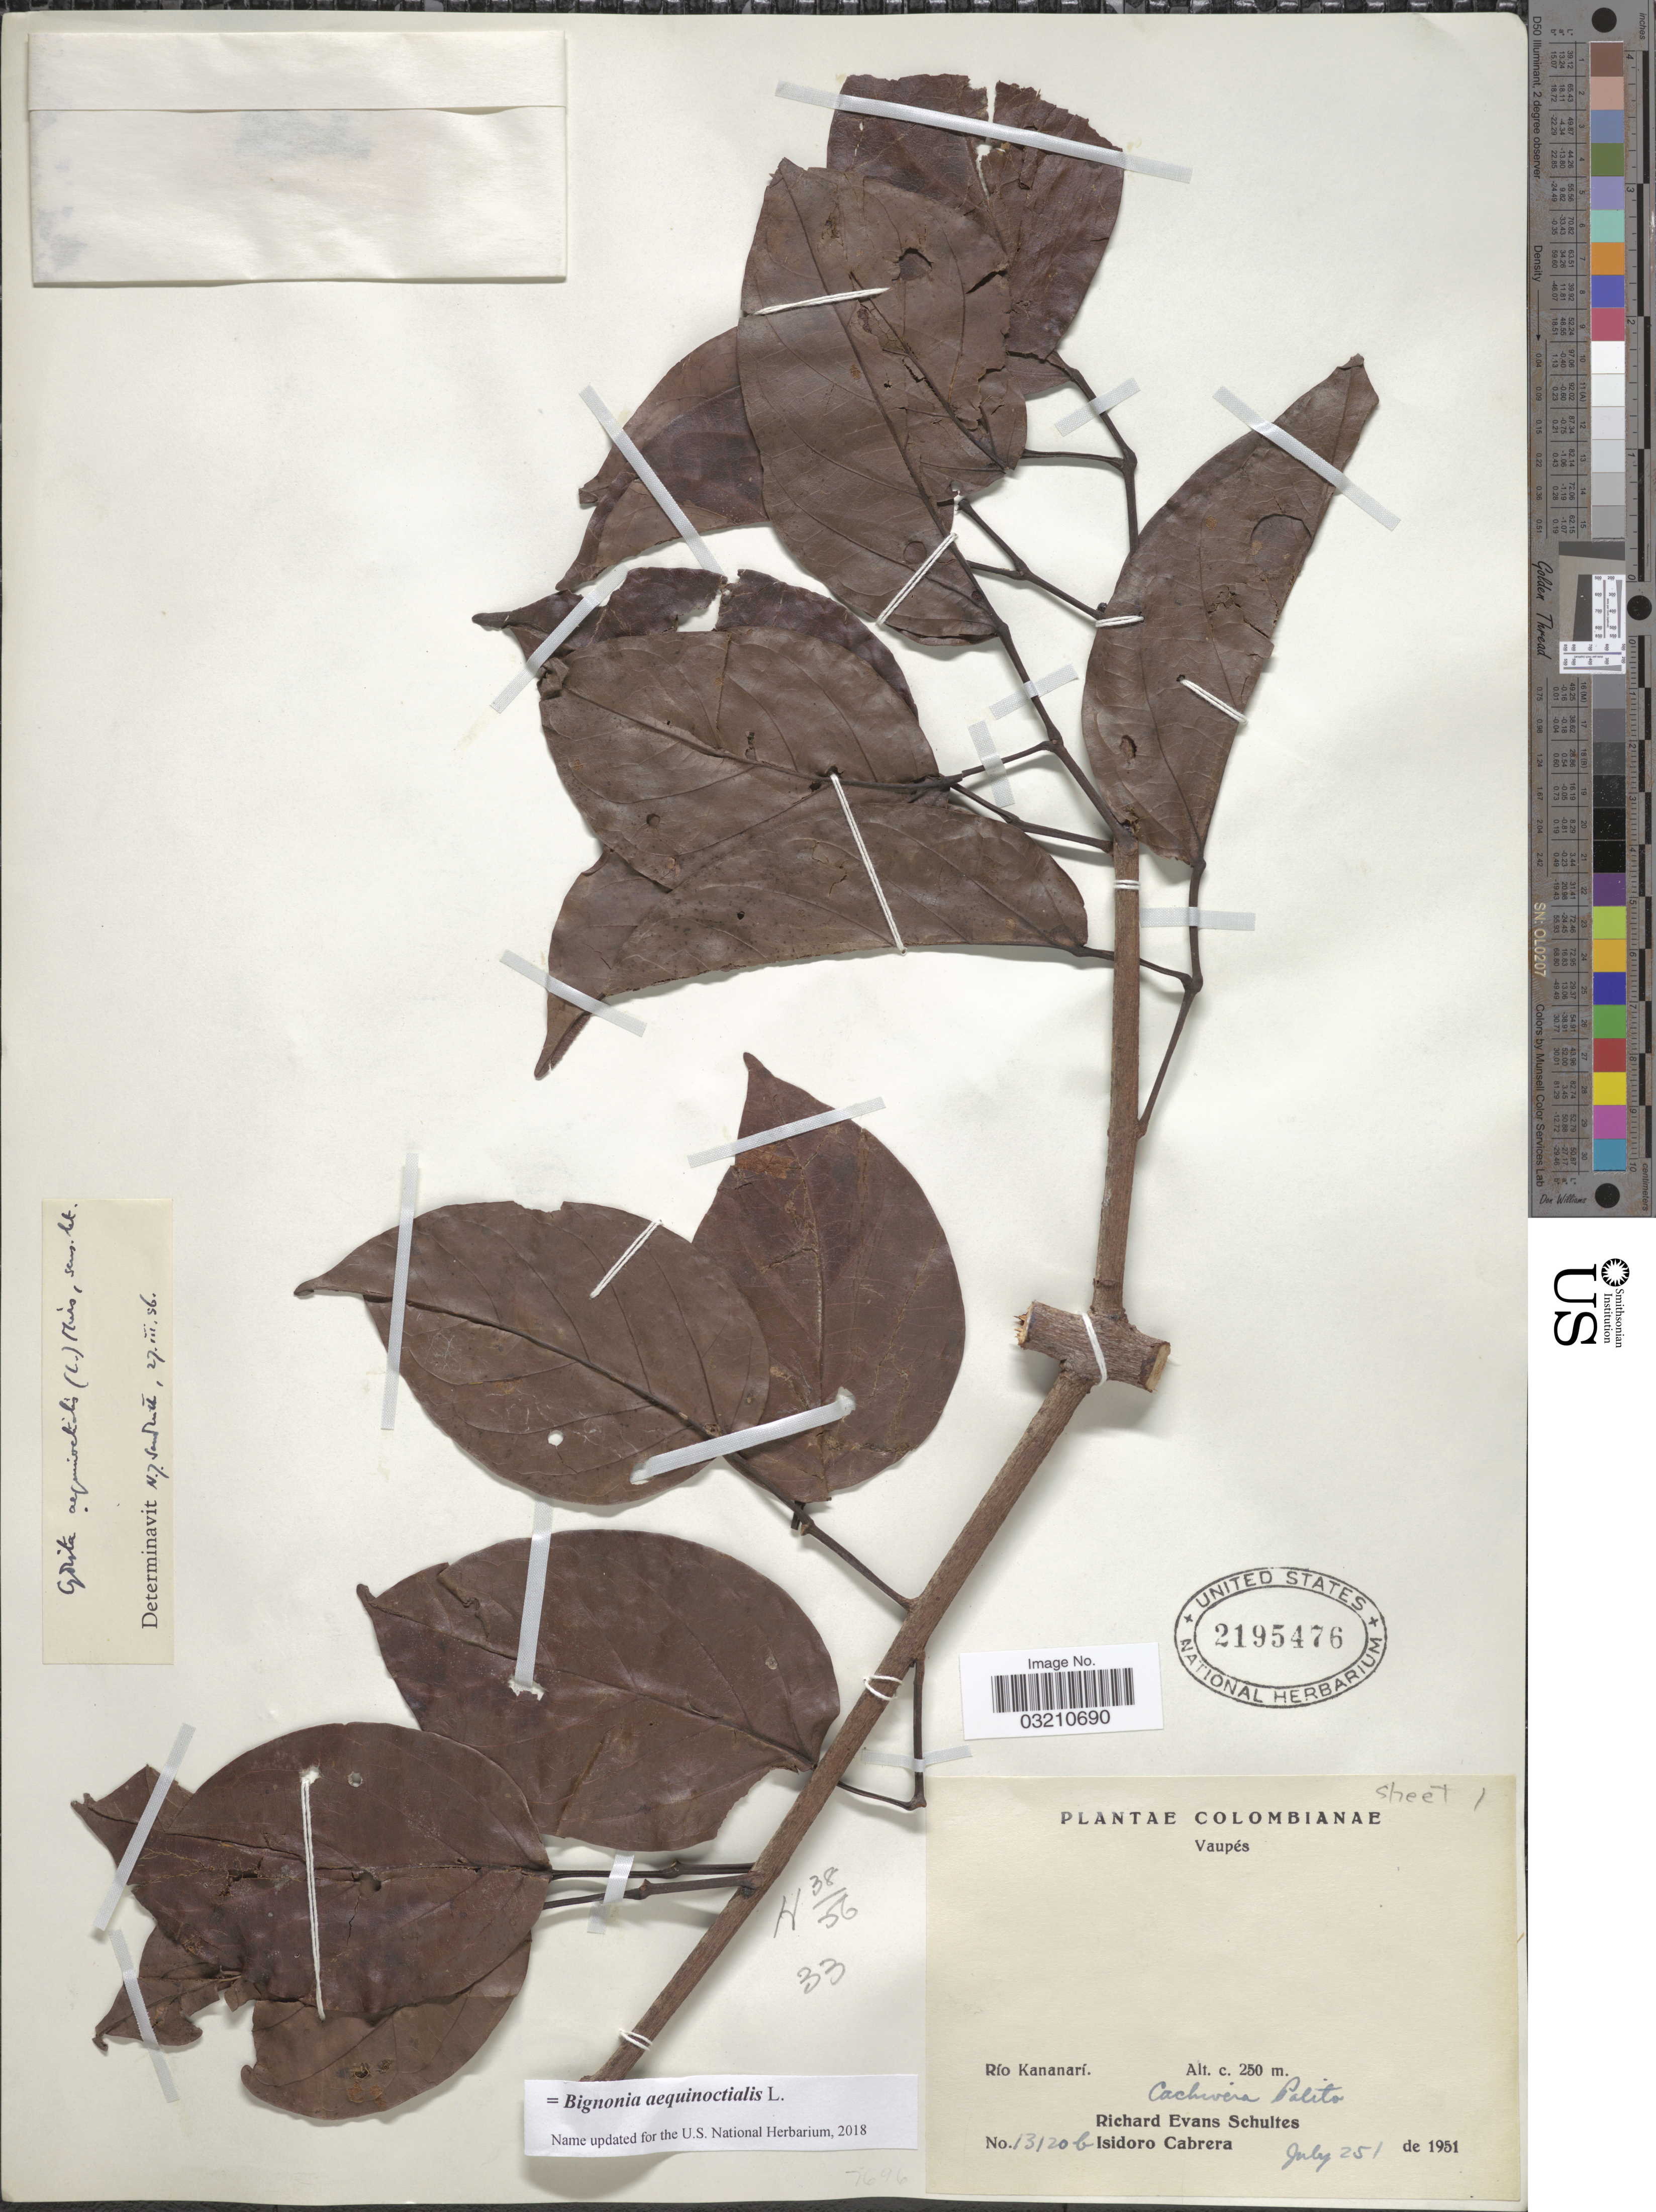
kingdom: Plantae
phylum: Tracheophyta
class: Magnoliopsida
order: Lamiales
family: Bignoniaceae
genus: Bignonia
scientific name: Bignonia aequinoctialis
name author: L.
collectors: R. E. Schultes & I. Cabrera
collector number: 13120b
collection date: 1951-07-25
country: Colombia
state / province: Vaupés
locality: Río Kananarí. Cachoeira Palito.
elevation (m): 250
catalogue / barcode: US 2195476